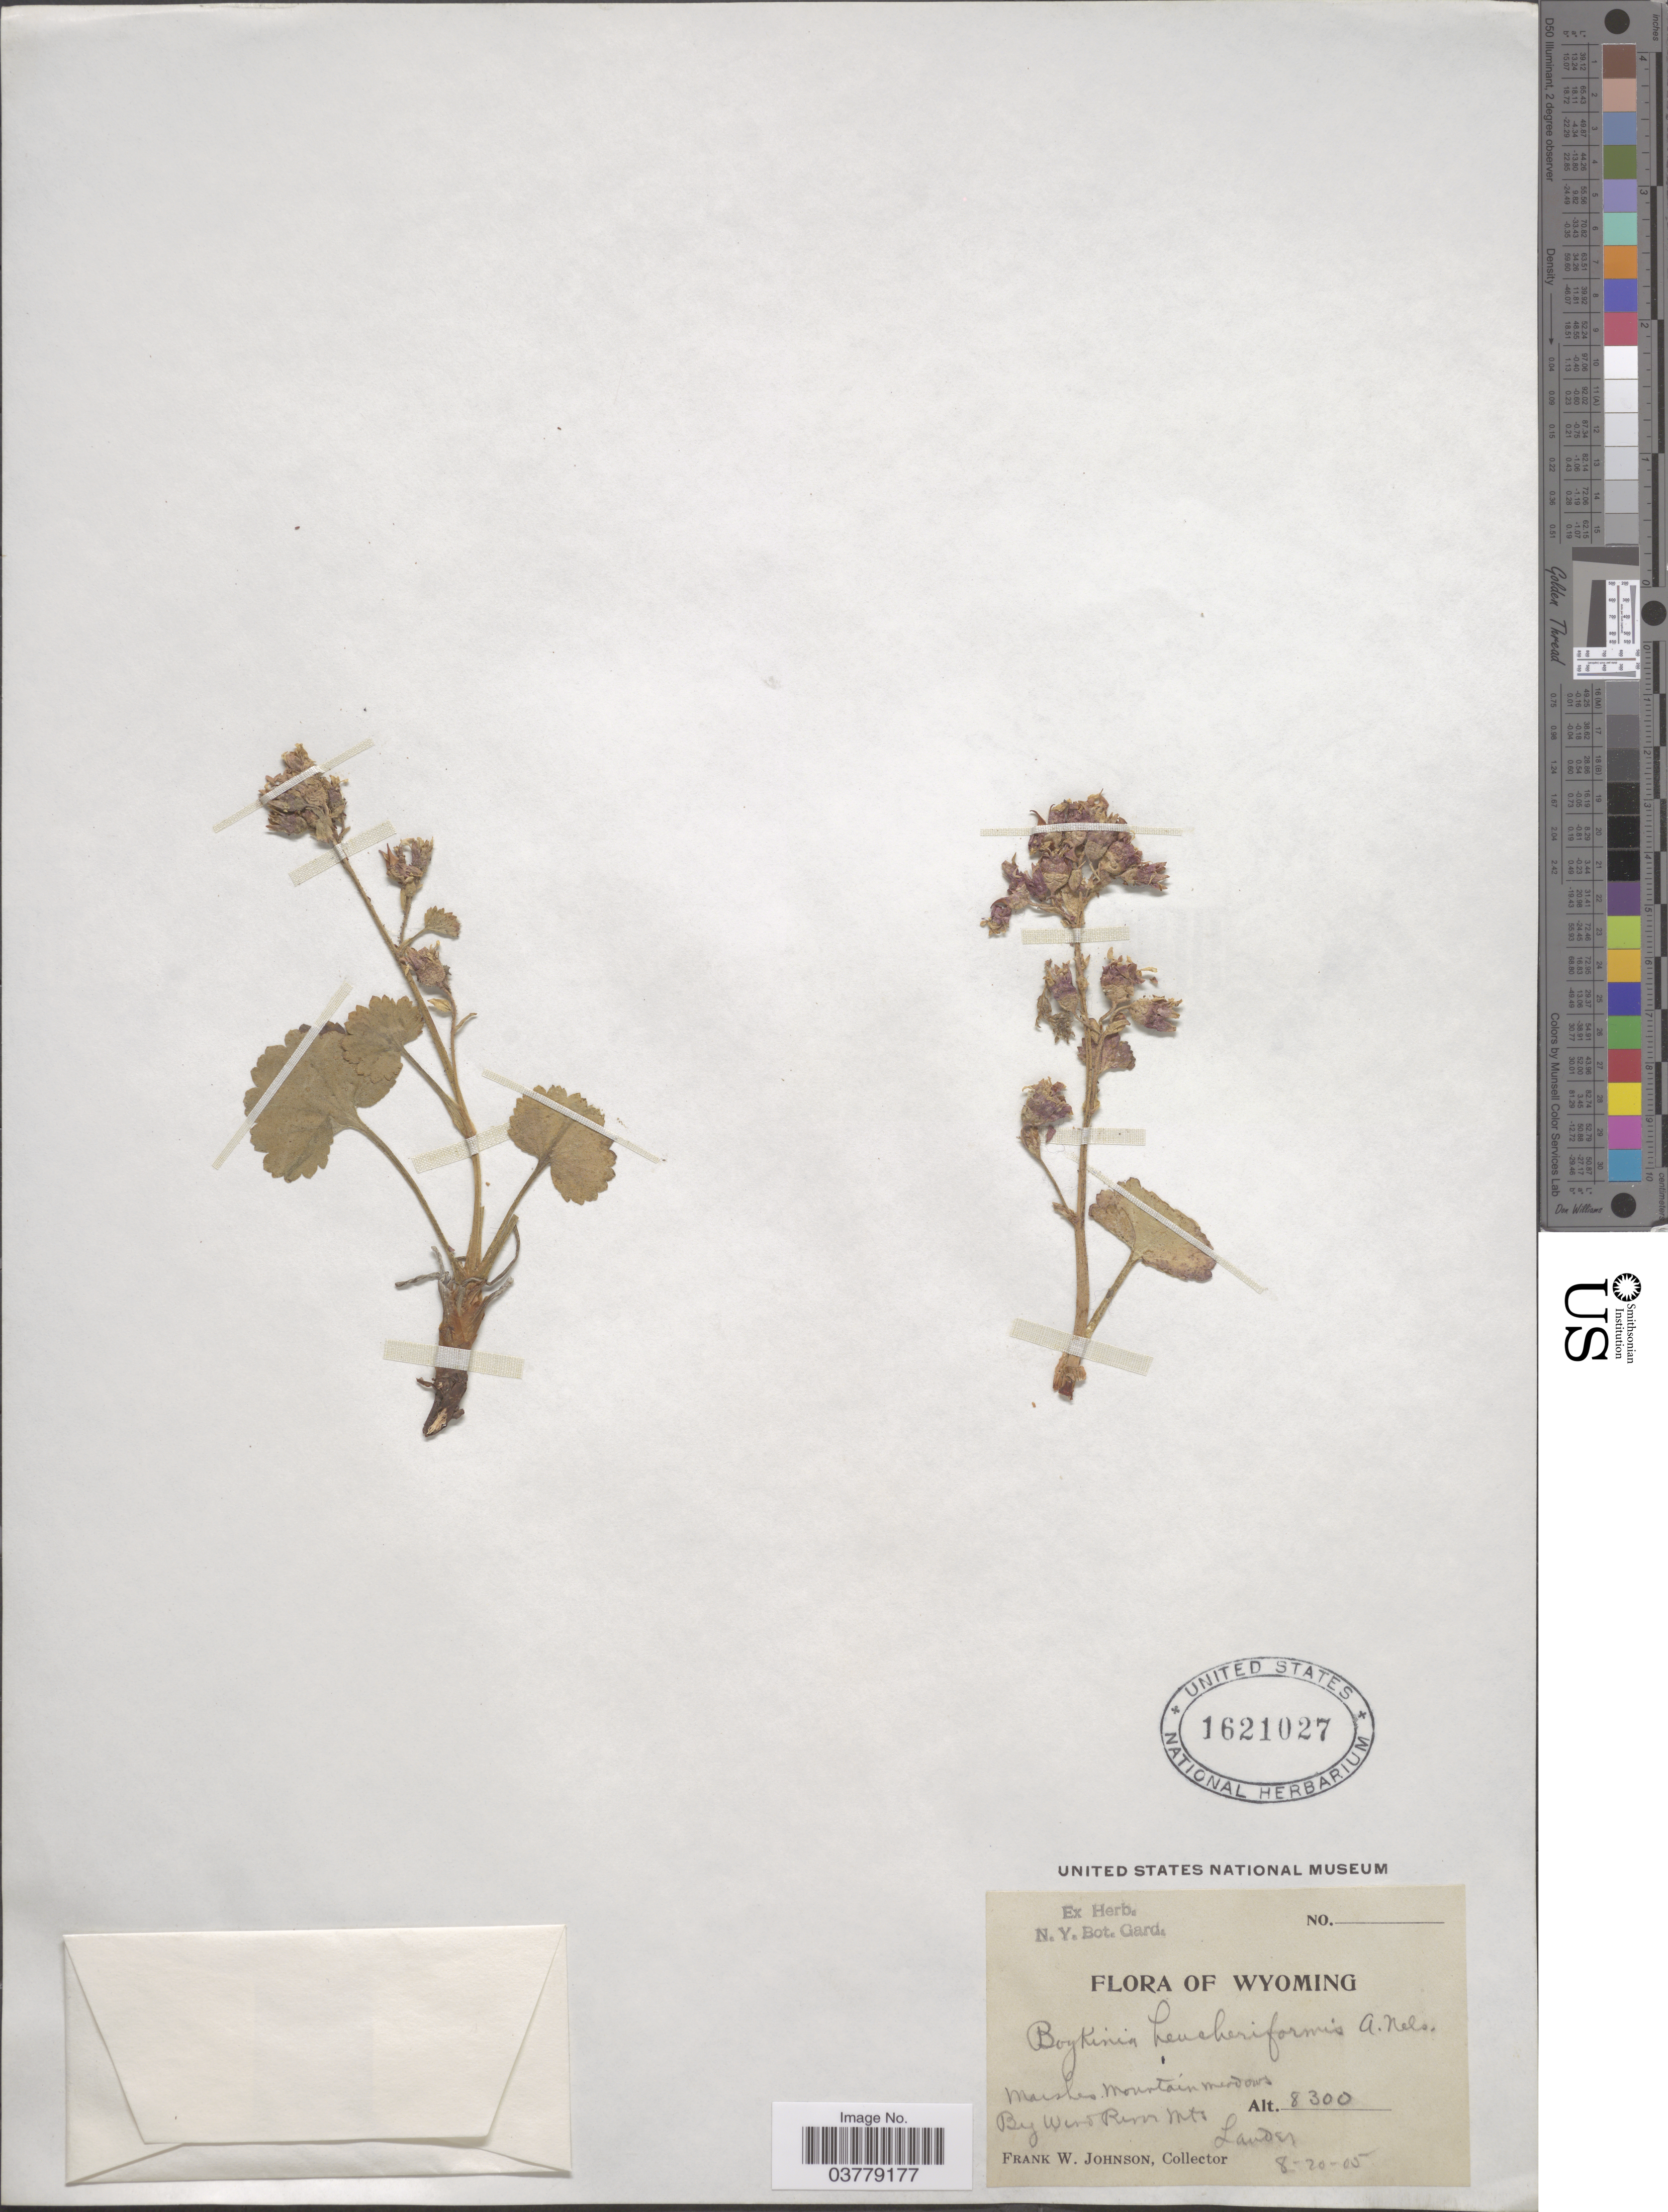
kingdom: Plantae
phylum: Tracheophyta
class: Magnoliopsida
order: Saxifragales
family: Saxifragaceae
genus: Telesonix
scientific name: Telesonix heucheriformis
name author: (Rydb.) Rydb.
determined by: Strong, M. T., (US), Smithsonian Institution - National Museum of Natural History (UNITED STATES)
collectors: F. W. Johnson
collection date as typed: Transcribed d/m/y: 20/8/5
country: United States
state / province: Wyoming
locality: Mountain meadows. By Wind River Range. Lander.*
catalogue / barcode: US 1621027